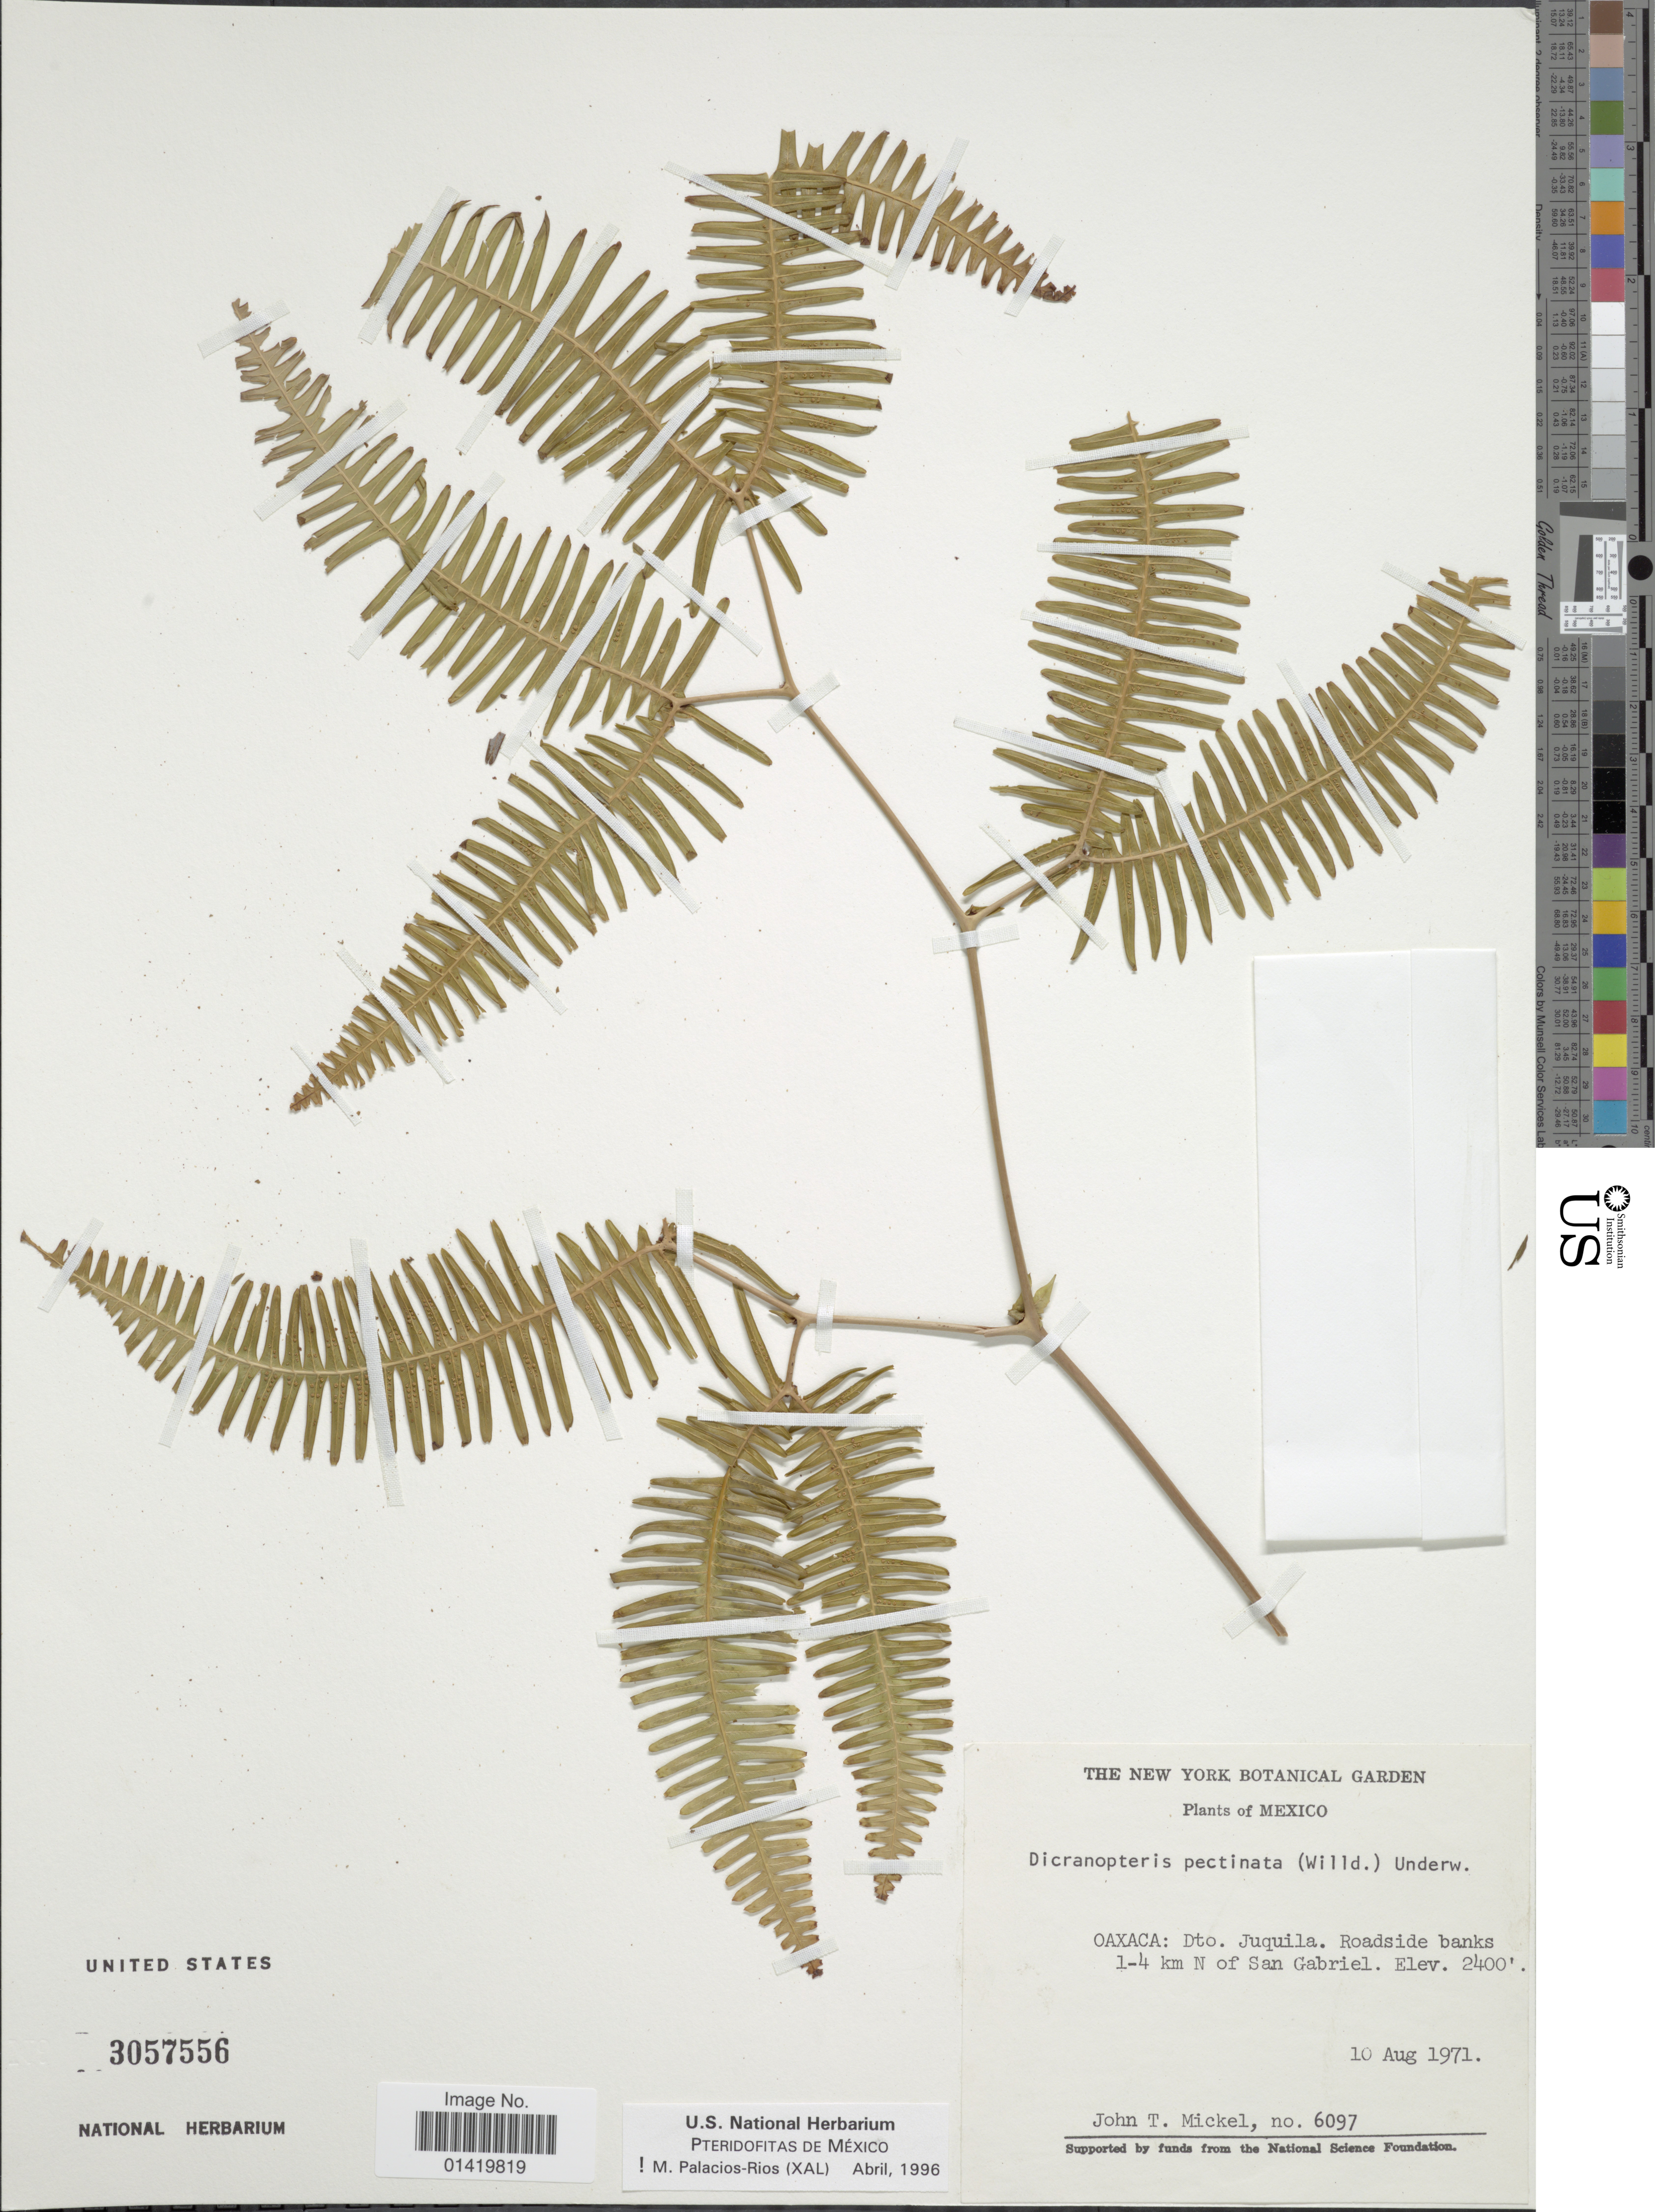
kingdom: Plantae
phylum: Tracheophyta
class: Polypodiopsida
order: Gleicheniales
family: Gleicheniaceae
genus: Gleichenella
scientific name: Gleichenella pectinata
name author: (Willd.) Ching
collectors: J. T. Mickel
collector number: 6097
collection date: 1971-08-10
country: Mexico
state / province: Oaxaca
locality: Dto Juquila. Roadside banks 1-4 km N of San Gabriel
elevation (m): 732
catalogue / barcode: US 3057556